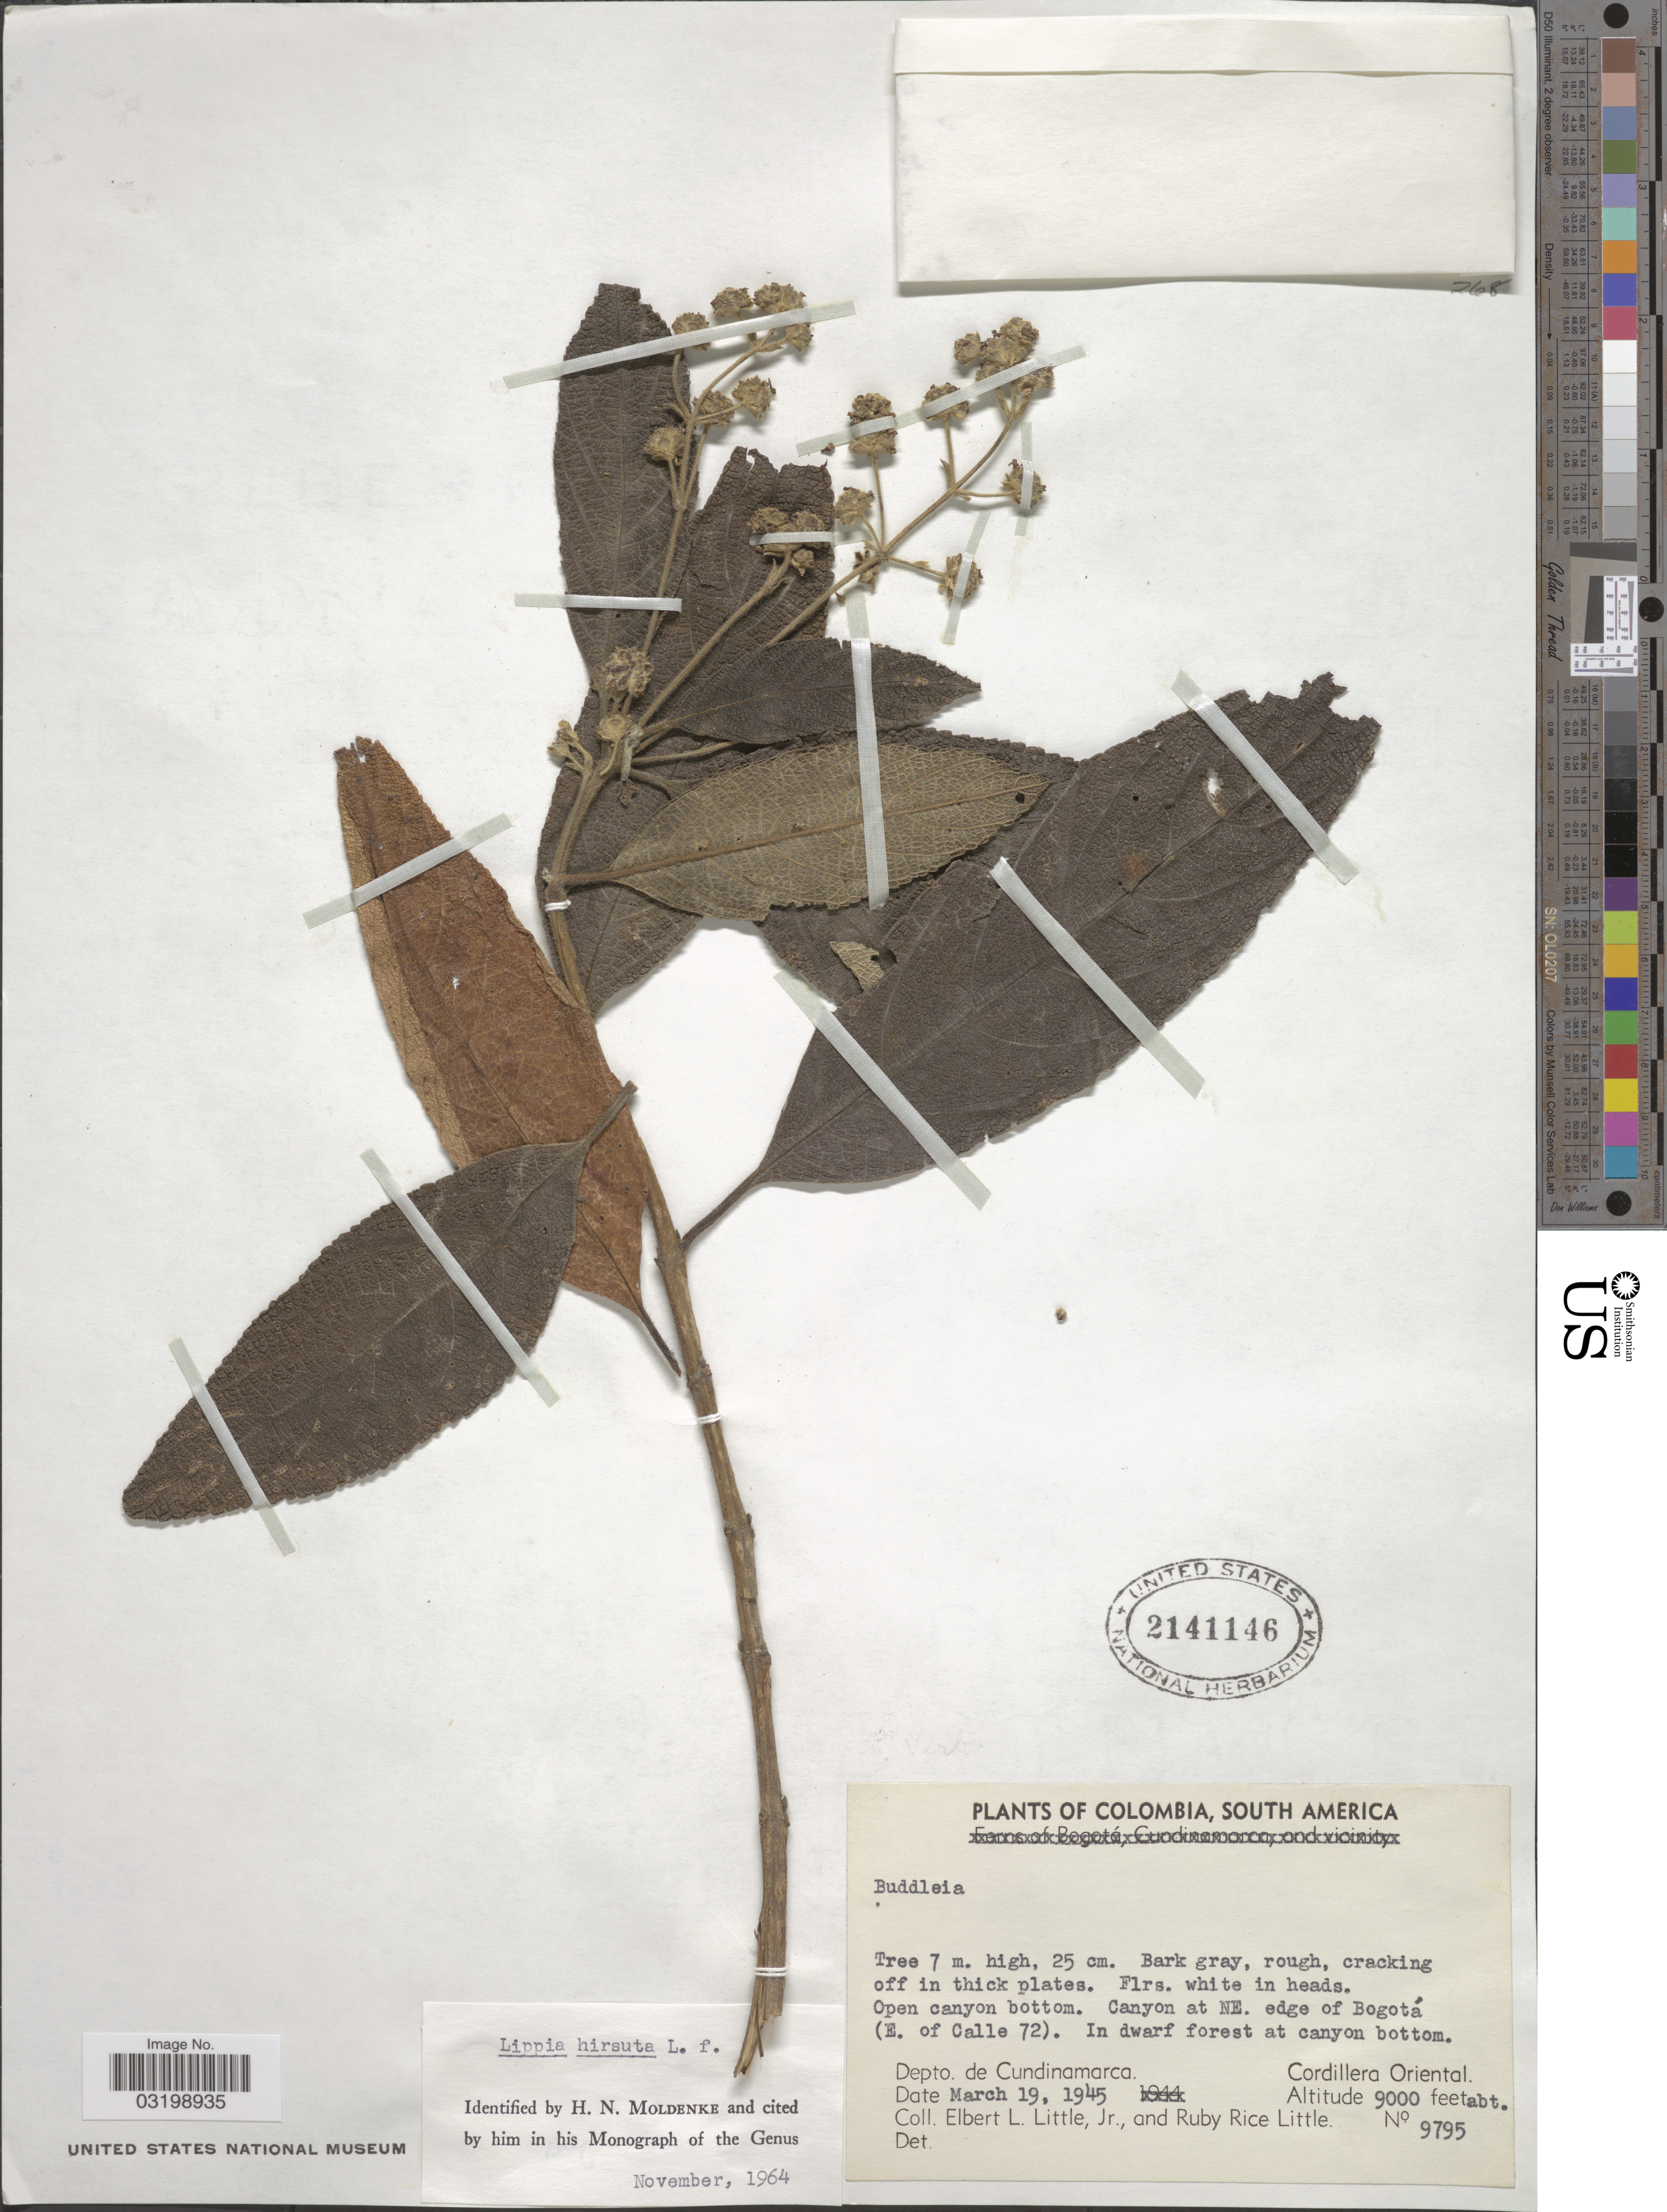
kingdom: Plantae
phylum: Tracheophyta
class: Magnoliopsida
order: Lamiales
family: Verbenaceae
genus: Lippia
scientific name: Lippia hirsuta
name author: L. f.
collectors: E. L. Little & R. R. Little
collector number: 9795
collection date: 1945-03-19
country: Colombia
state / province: Cundinamarca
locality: Canyon at NE. edge of Bogotá (E. of Calle 72). Depto. de Cundinamarca. Cordillera Oriental.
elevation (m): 2743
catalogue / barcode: US 2141146